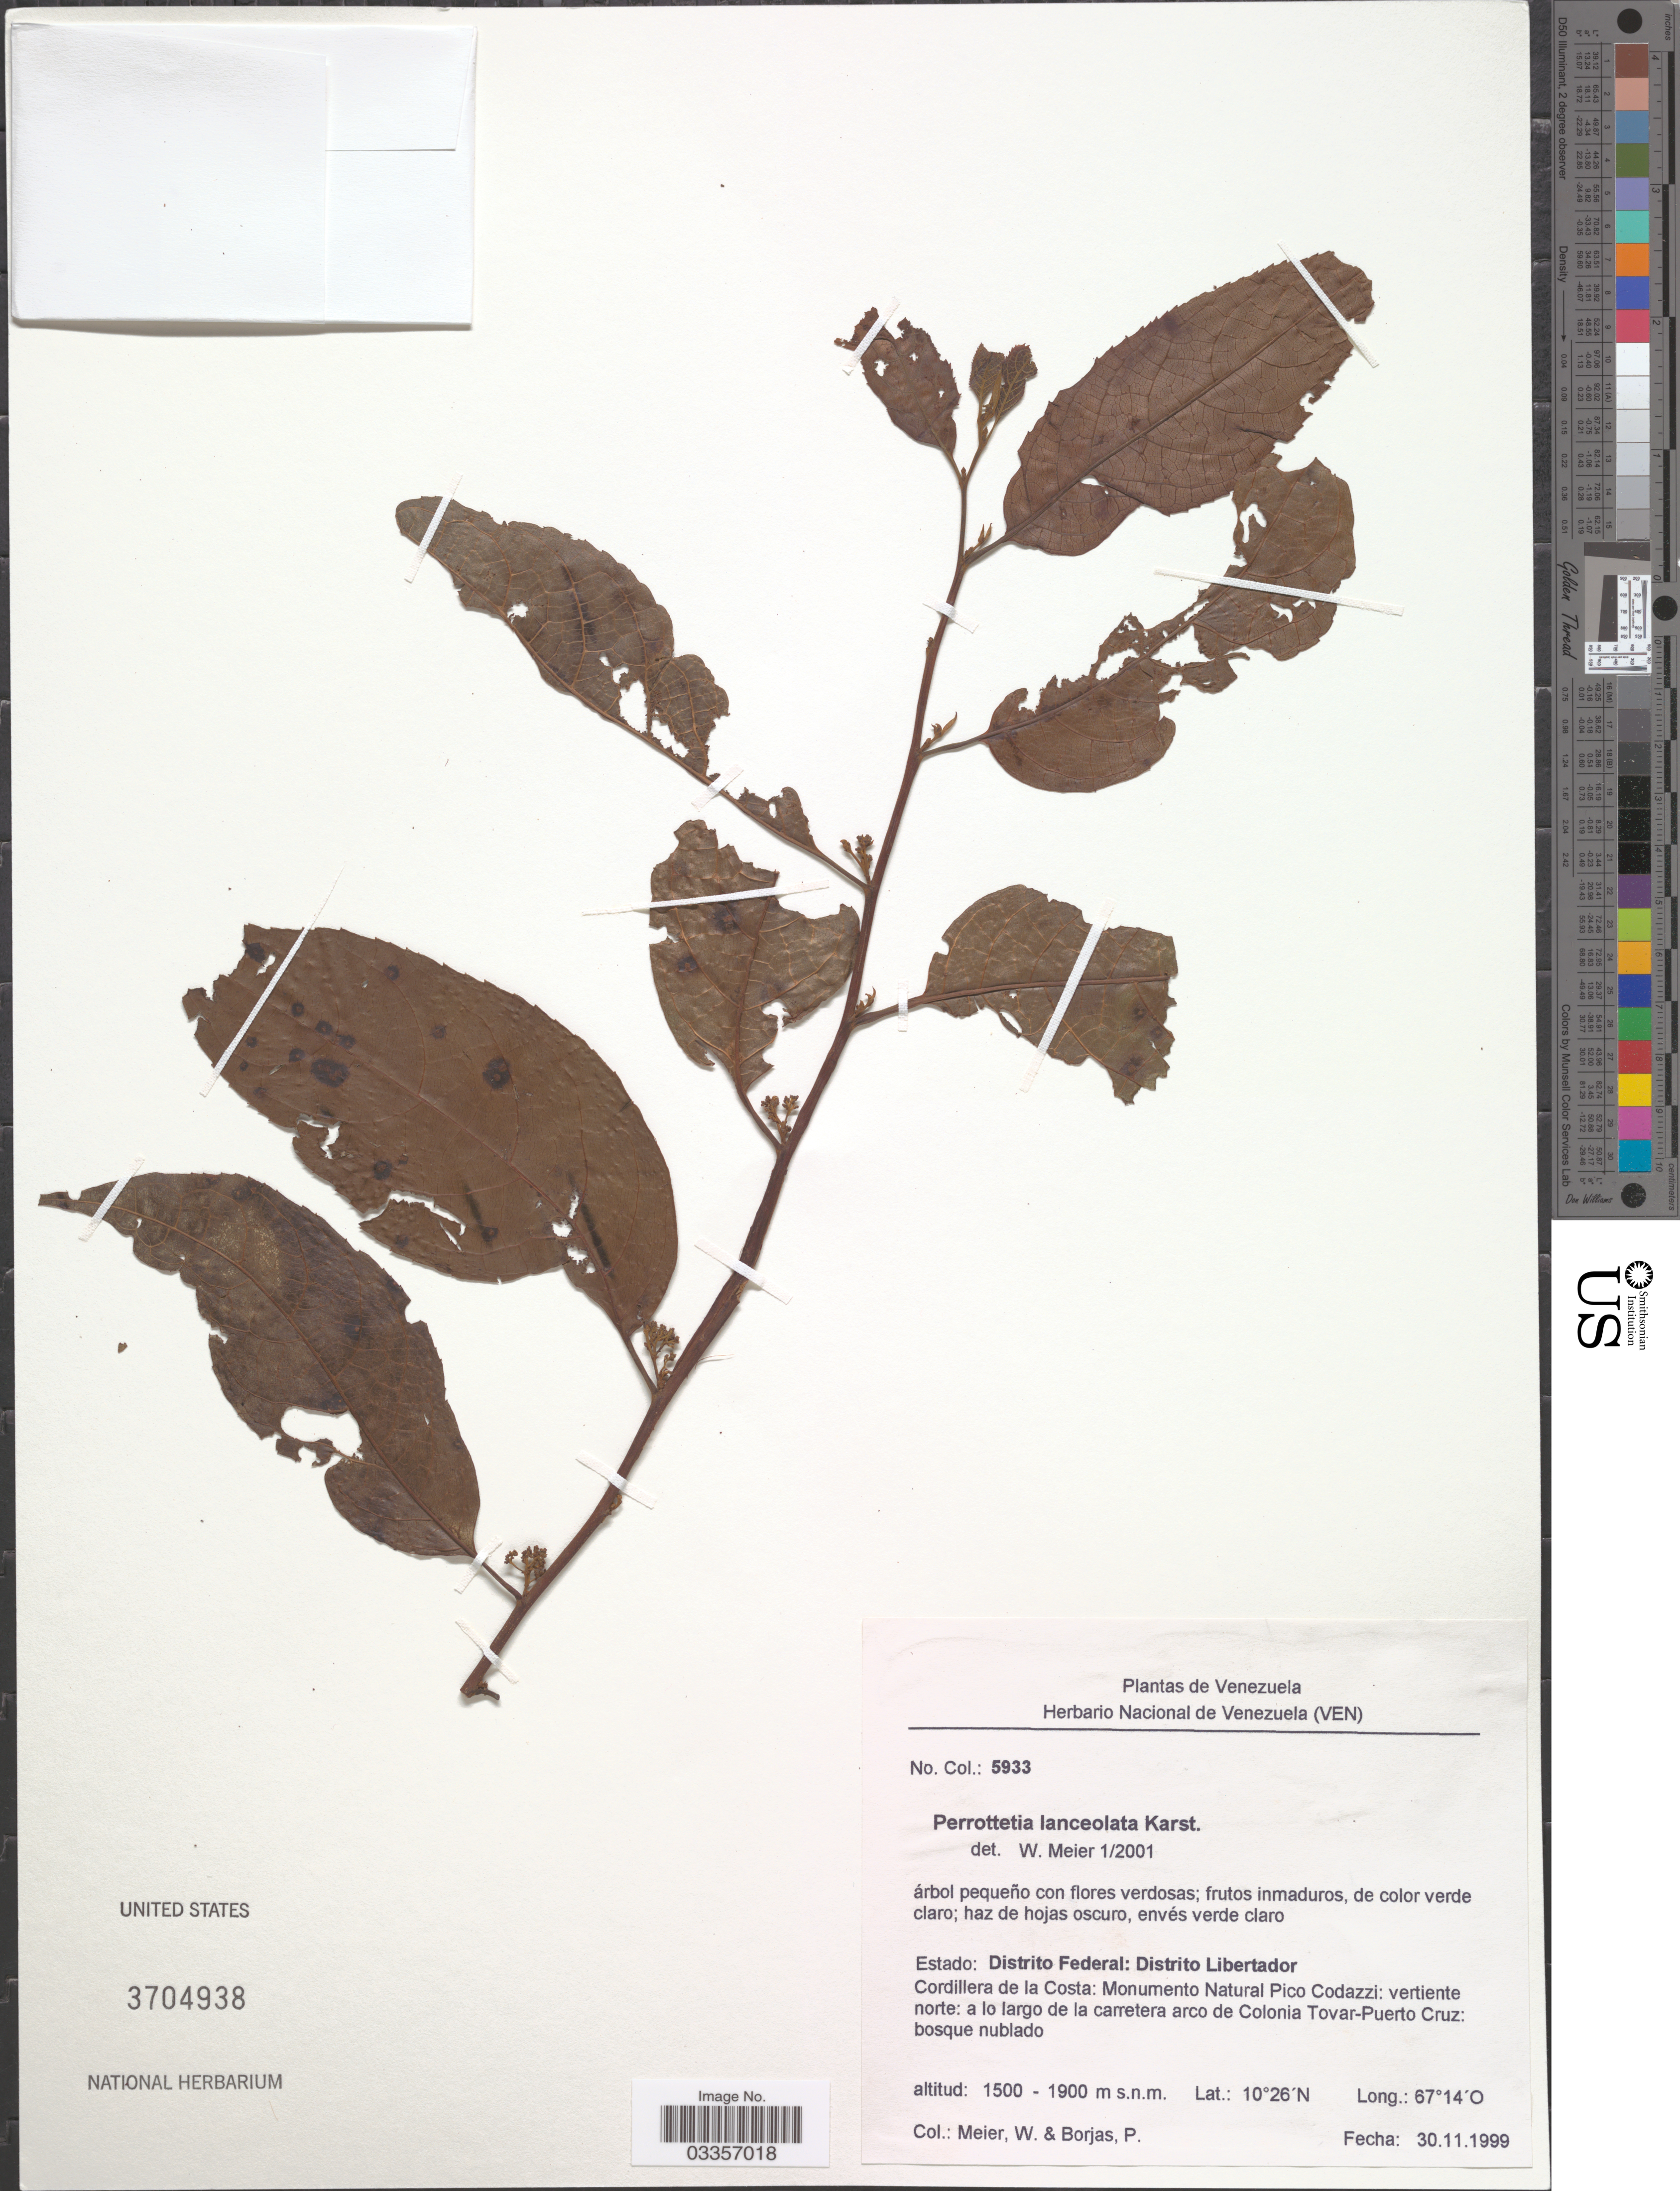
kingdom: Plantae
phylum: Tracheophyta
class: Magnoliopsida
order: Huerteales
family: Dipentodontaceae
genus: Perrottetia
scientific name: Perrottetia lanceolata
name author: H. Karst.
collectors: W. Meier & P. Borjas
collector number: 5933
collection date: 1999-11-30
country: Venezuela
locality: Estado: Distrito Federal: Distrito Libertador. Cordillera de la Costa: Monumento Natural Pico Codazzi: vertiente norte: a lo largo de la carretera arco de Colonia Tovar-Puerto Cruz.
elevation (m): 1500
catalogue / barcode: US 3704938